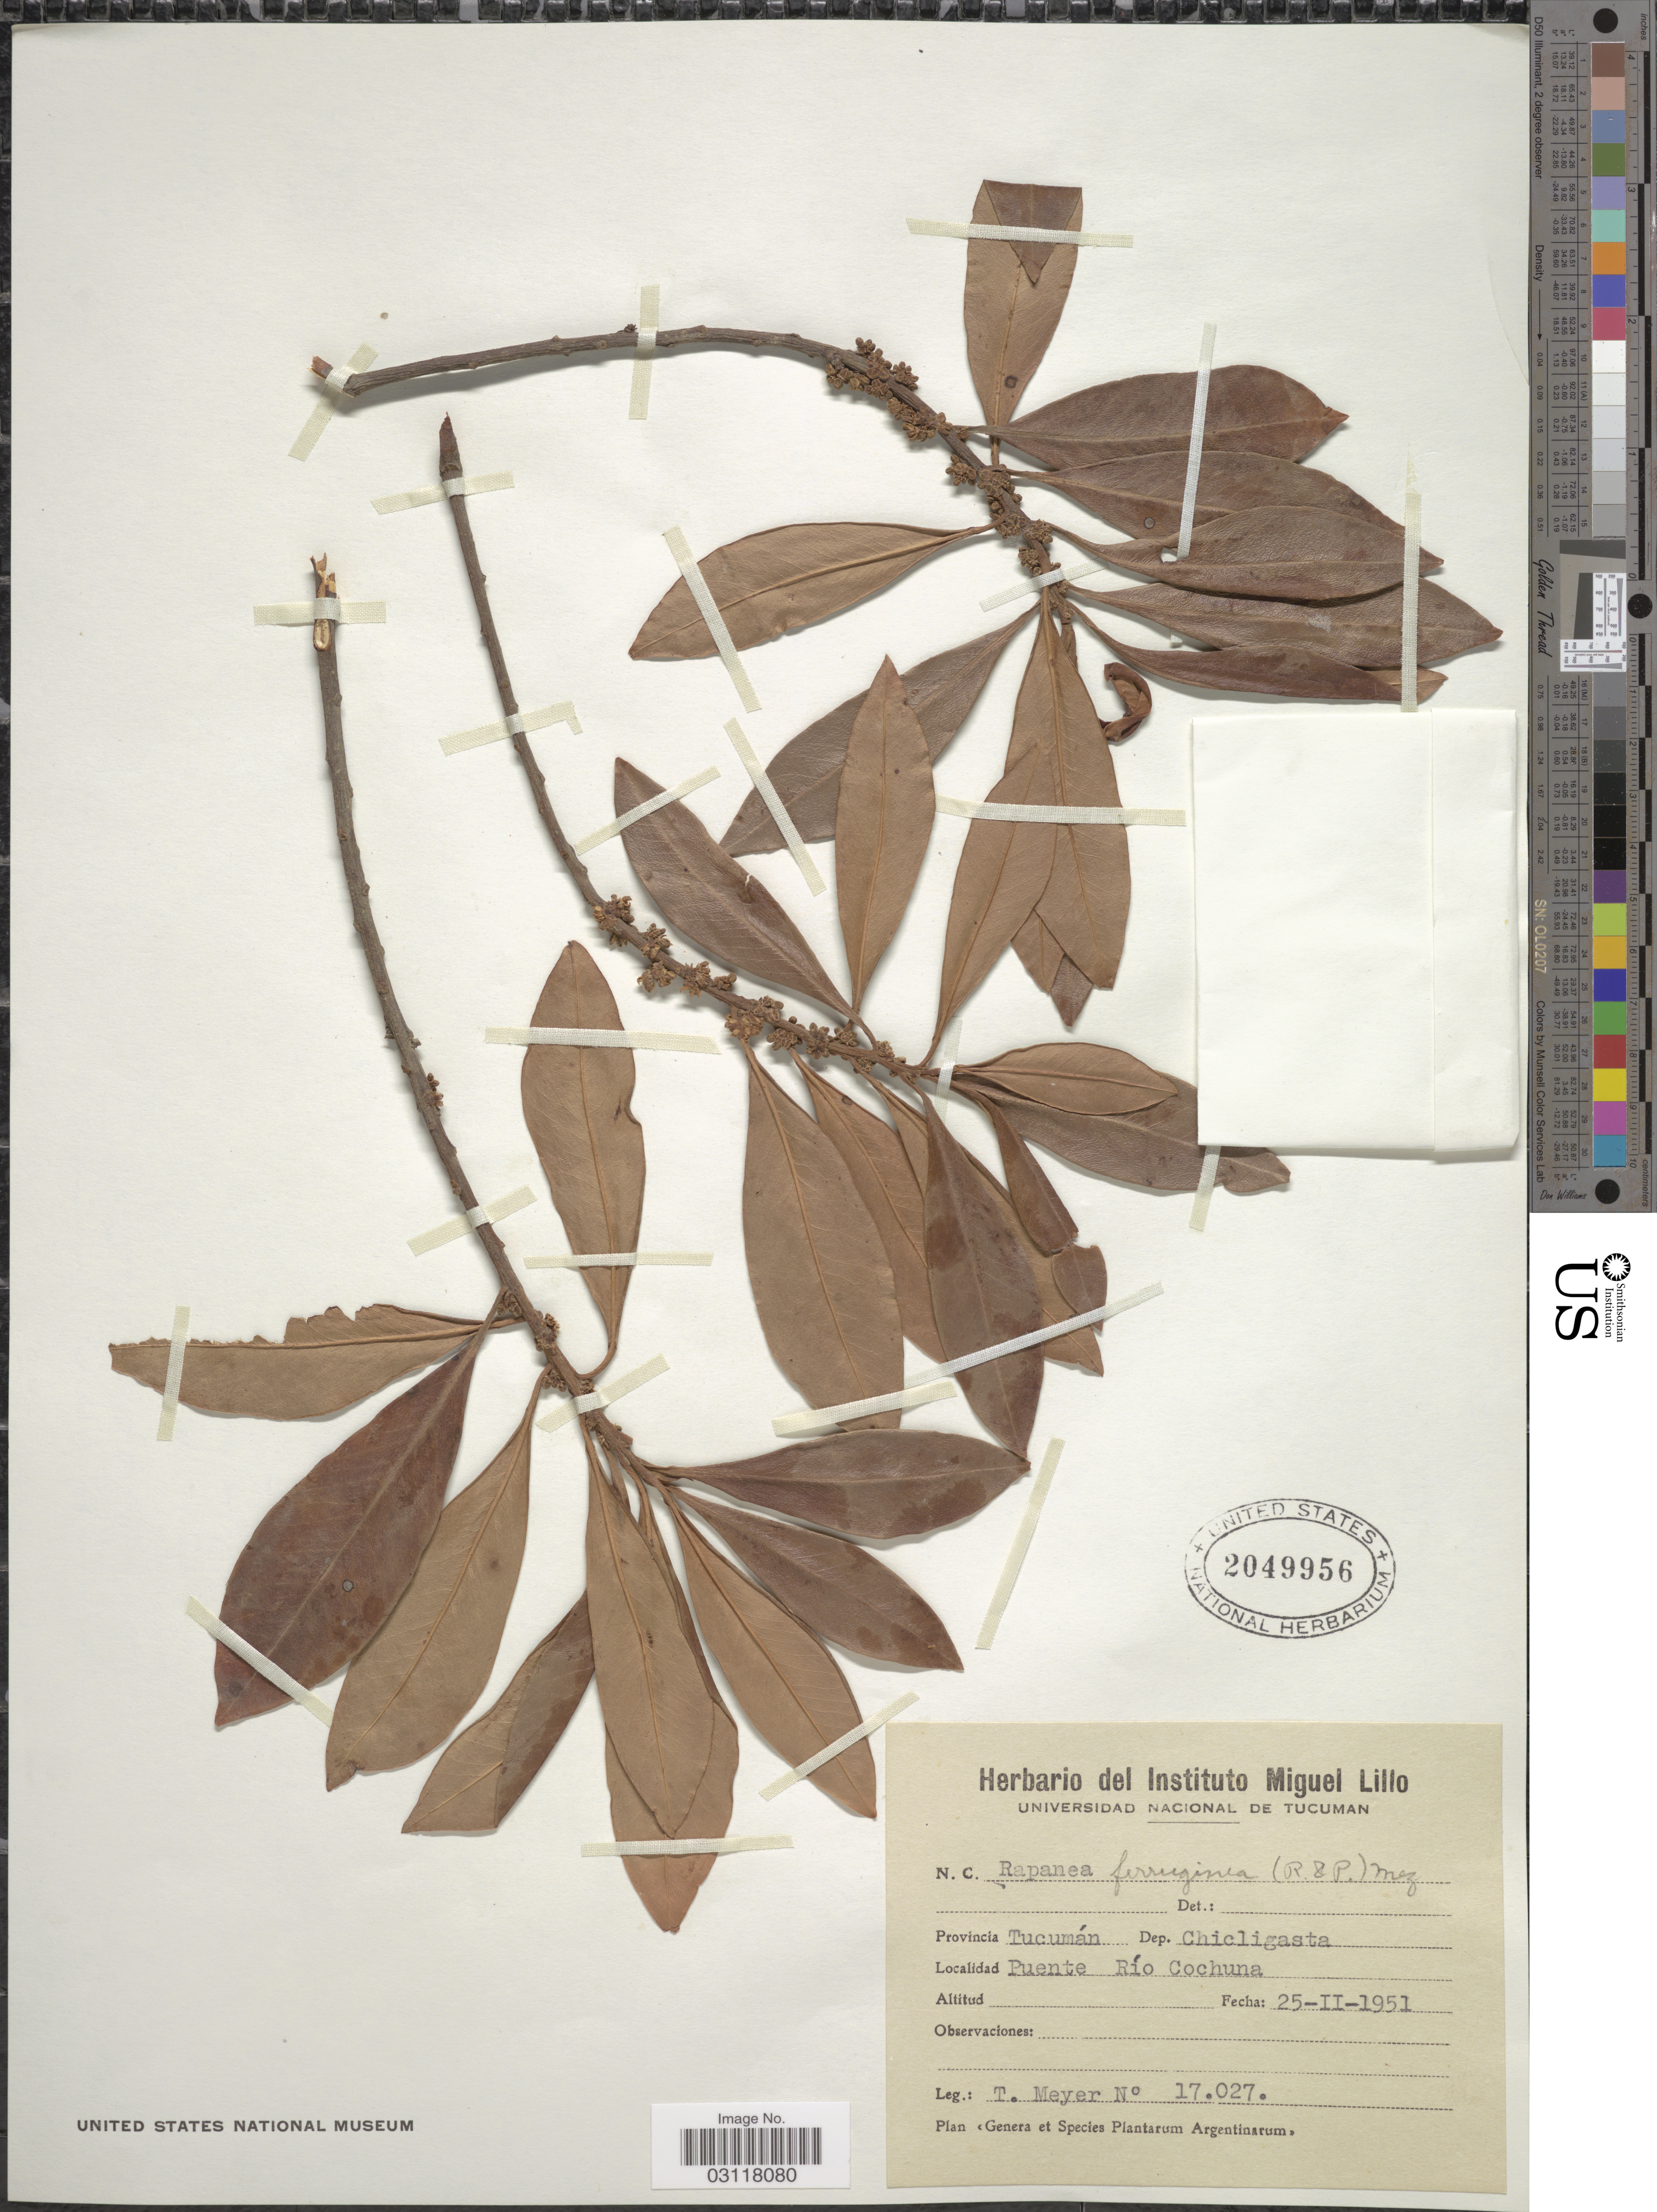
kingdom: Plantae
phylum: Tracheophyta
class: Magnoliopsida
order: Ericales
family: Primulaceae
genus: Rapanea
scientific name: Rapanea ferruginea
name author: (Ruiz & Pav.) Mez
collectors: T. Meyer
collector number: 17027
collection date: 1951-02-25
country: Argentina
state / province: Tucuman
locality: Provincia Tucumán, Dep. Chicligasta, Puente Río Cochuna.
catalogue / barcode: US 2049956